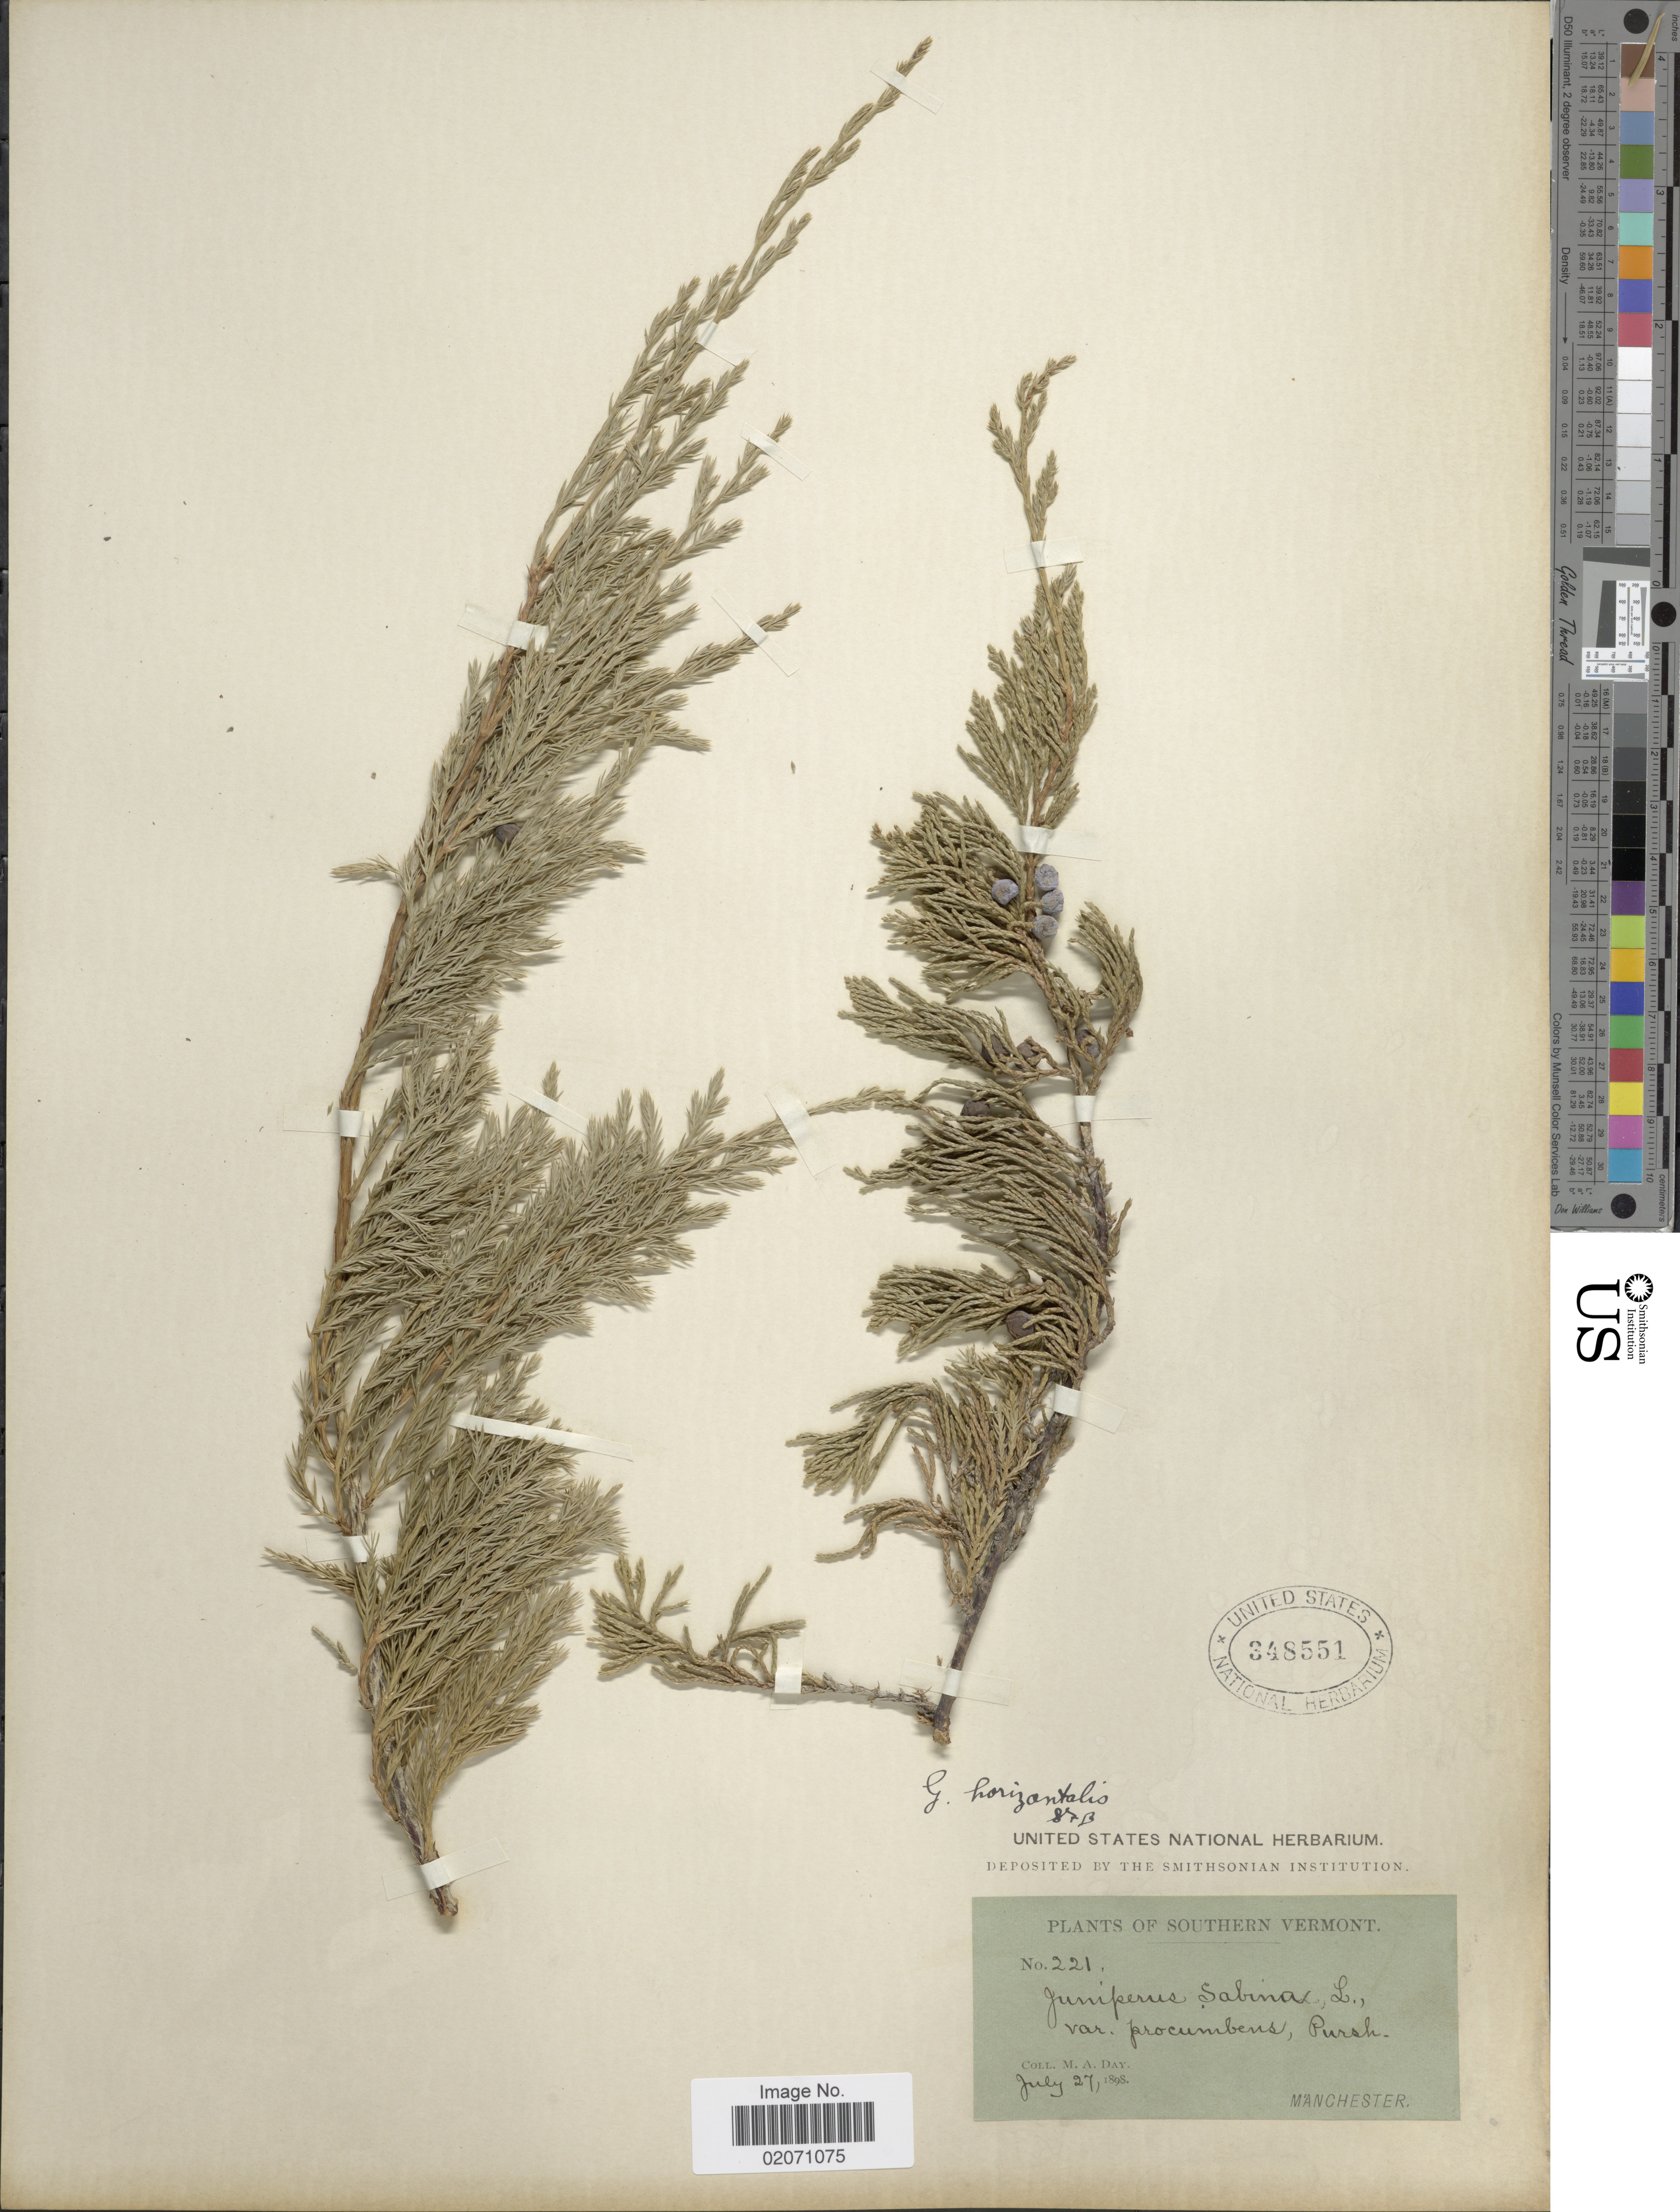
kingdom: Plantae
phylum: Tracheophyta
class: Pinopsida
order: Pinales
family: Cupressaceae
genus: Juniperus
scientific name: Juniperus horizontalis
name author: Moench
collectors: M. Day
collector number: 221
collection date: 1898-07-27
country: United States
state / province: Vermont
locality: Southern Vermont, Manchester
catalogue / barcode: US 348551